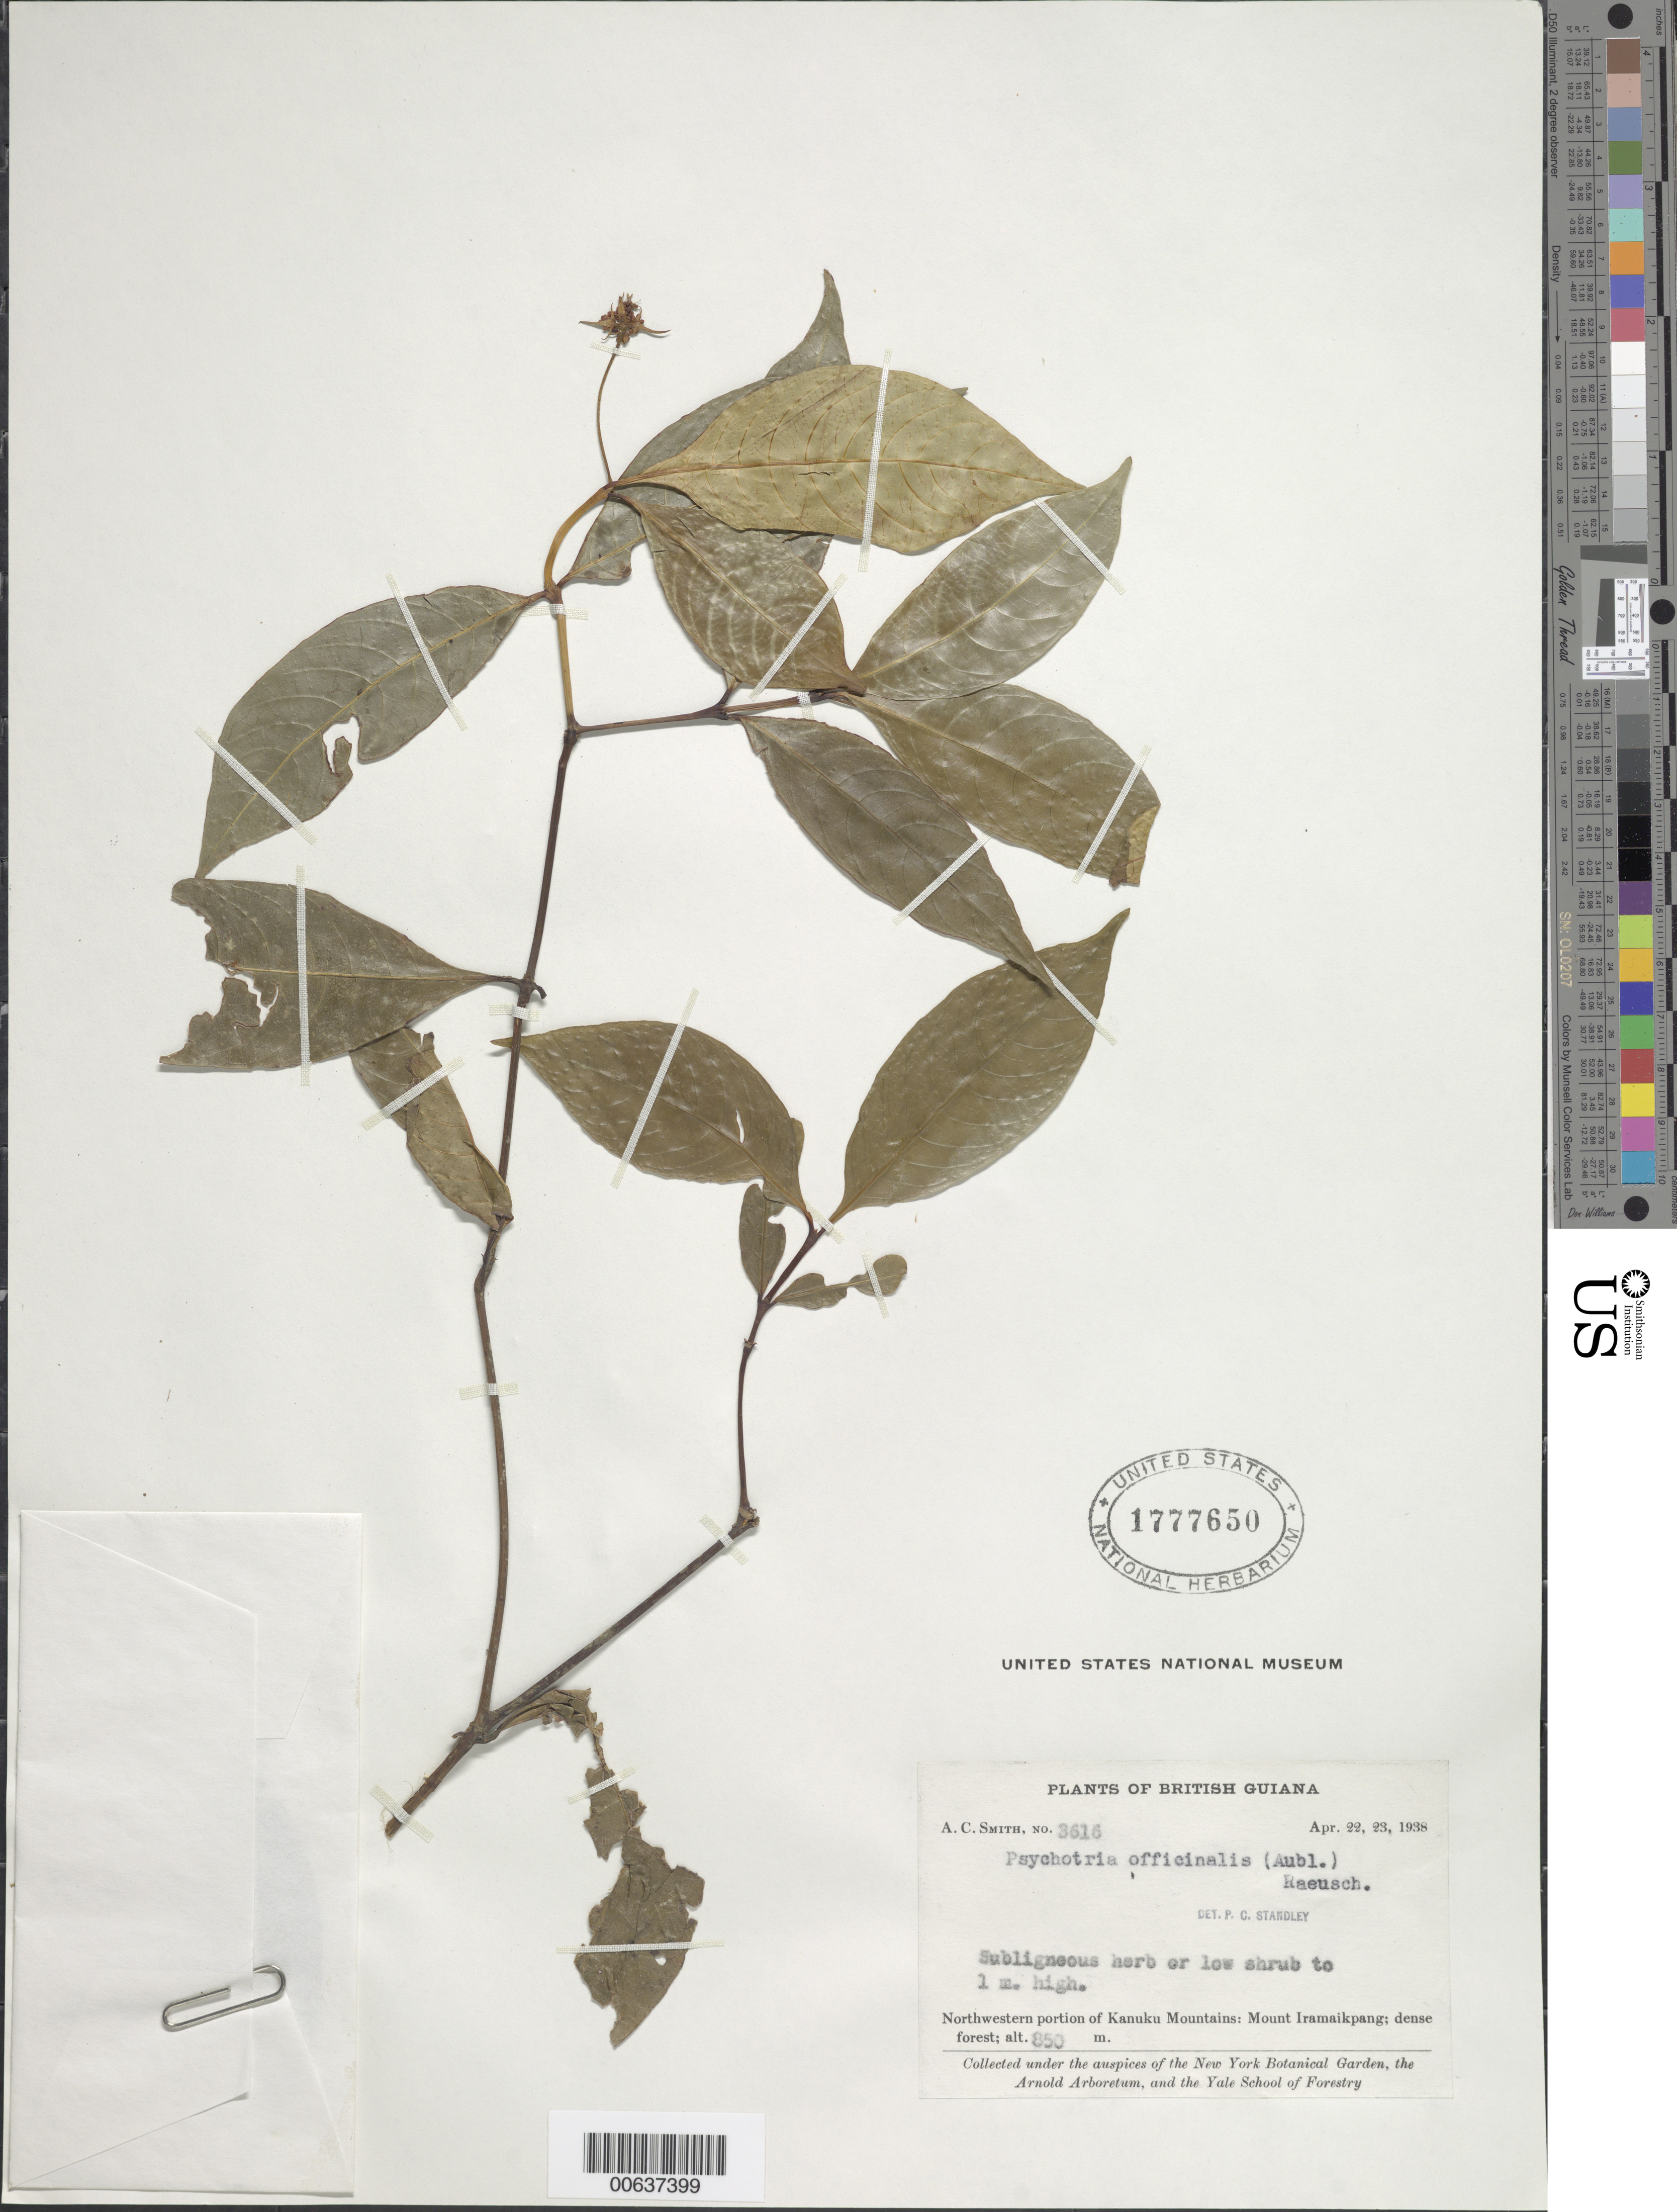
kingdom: Plantae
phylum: Tracheophyta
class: Magnoliopsida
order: Gentianales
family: Rubiaceae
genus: Palicourea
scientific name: Palicourea tenerior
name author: (Cham.) Delprete & J.H. Kirkbr.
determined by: Kirkbride, J. H., Jr.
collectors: A. C. Smith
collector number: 3616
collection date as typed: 22-Apr-38 to 23-Apr-38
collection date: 1938-04-22/1938-04-23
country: Guyana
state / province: U. Takutu-U. Essequibo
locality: Kanuku Mts., NW portion; Mount Iramaikpang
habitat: Dense forest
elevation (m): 850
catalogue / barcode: US 1777650